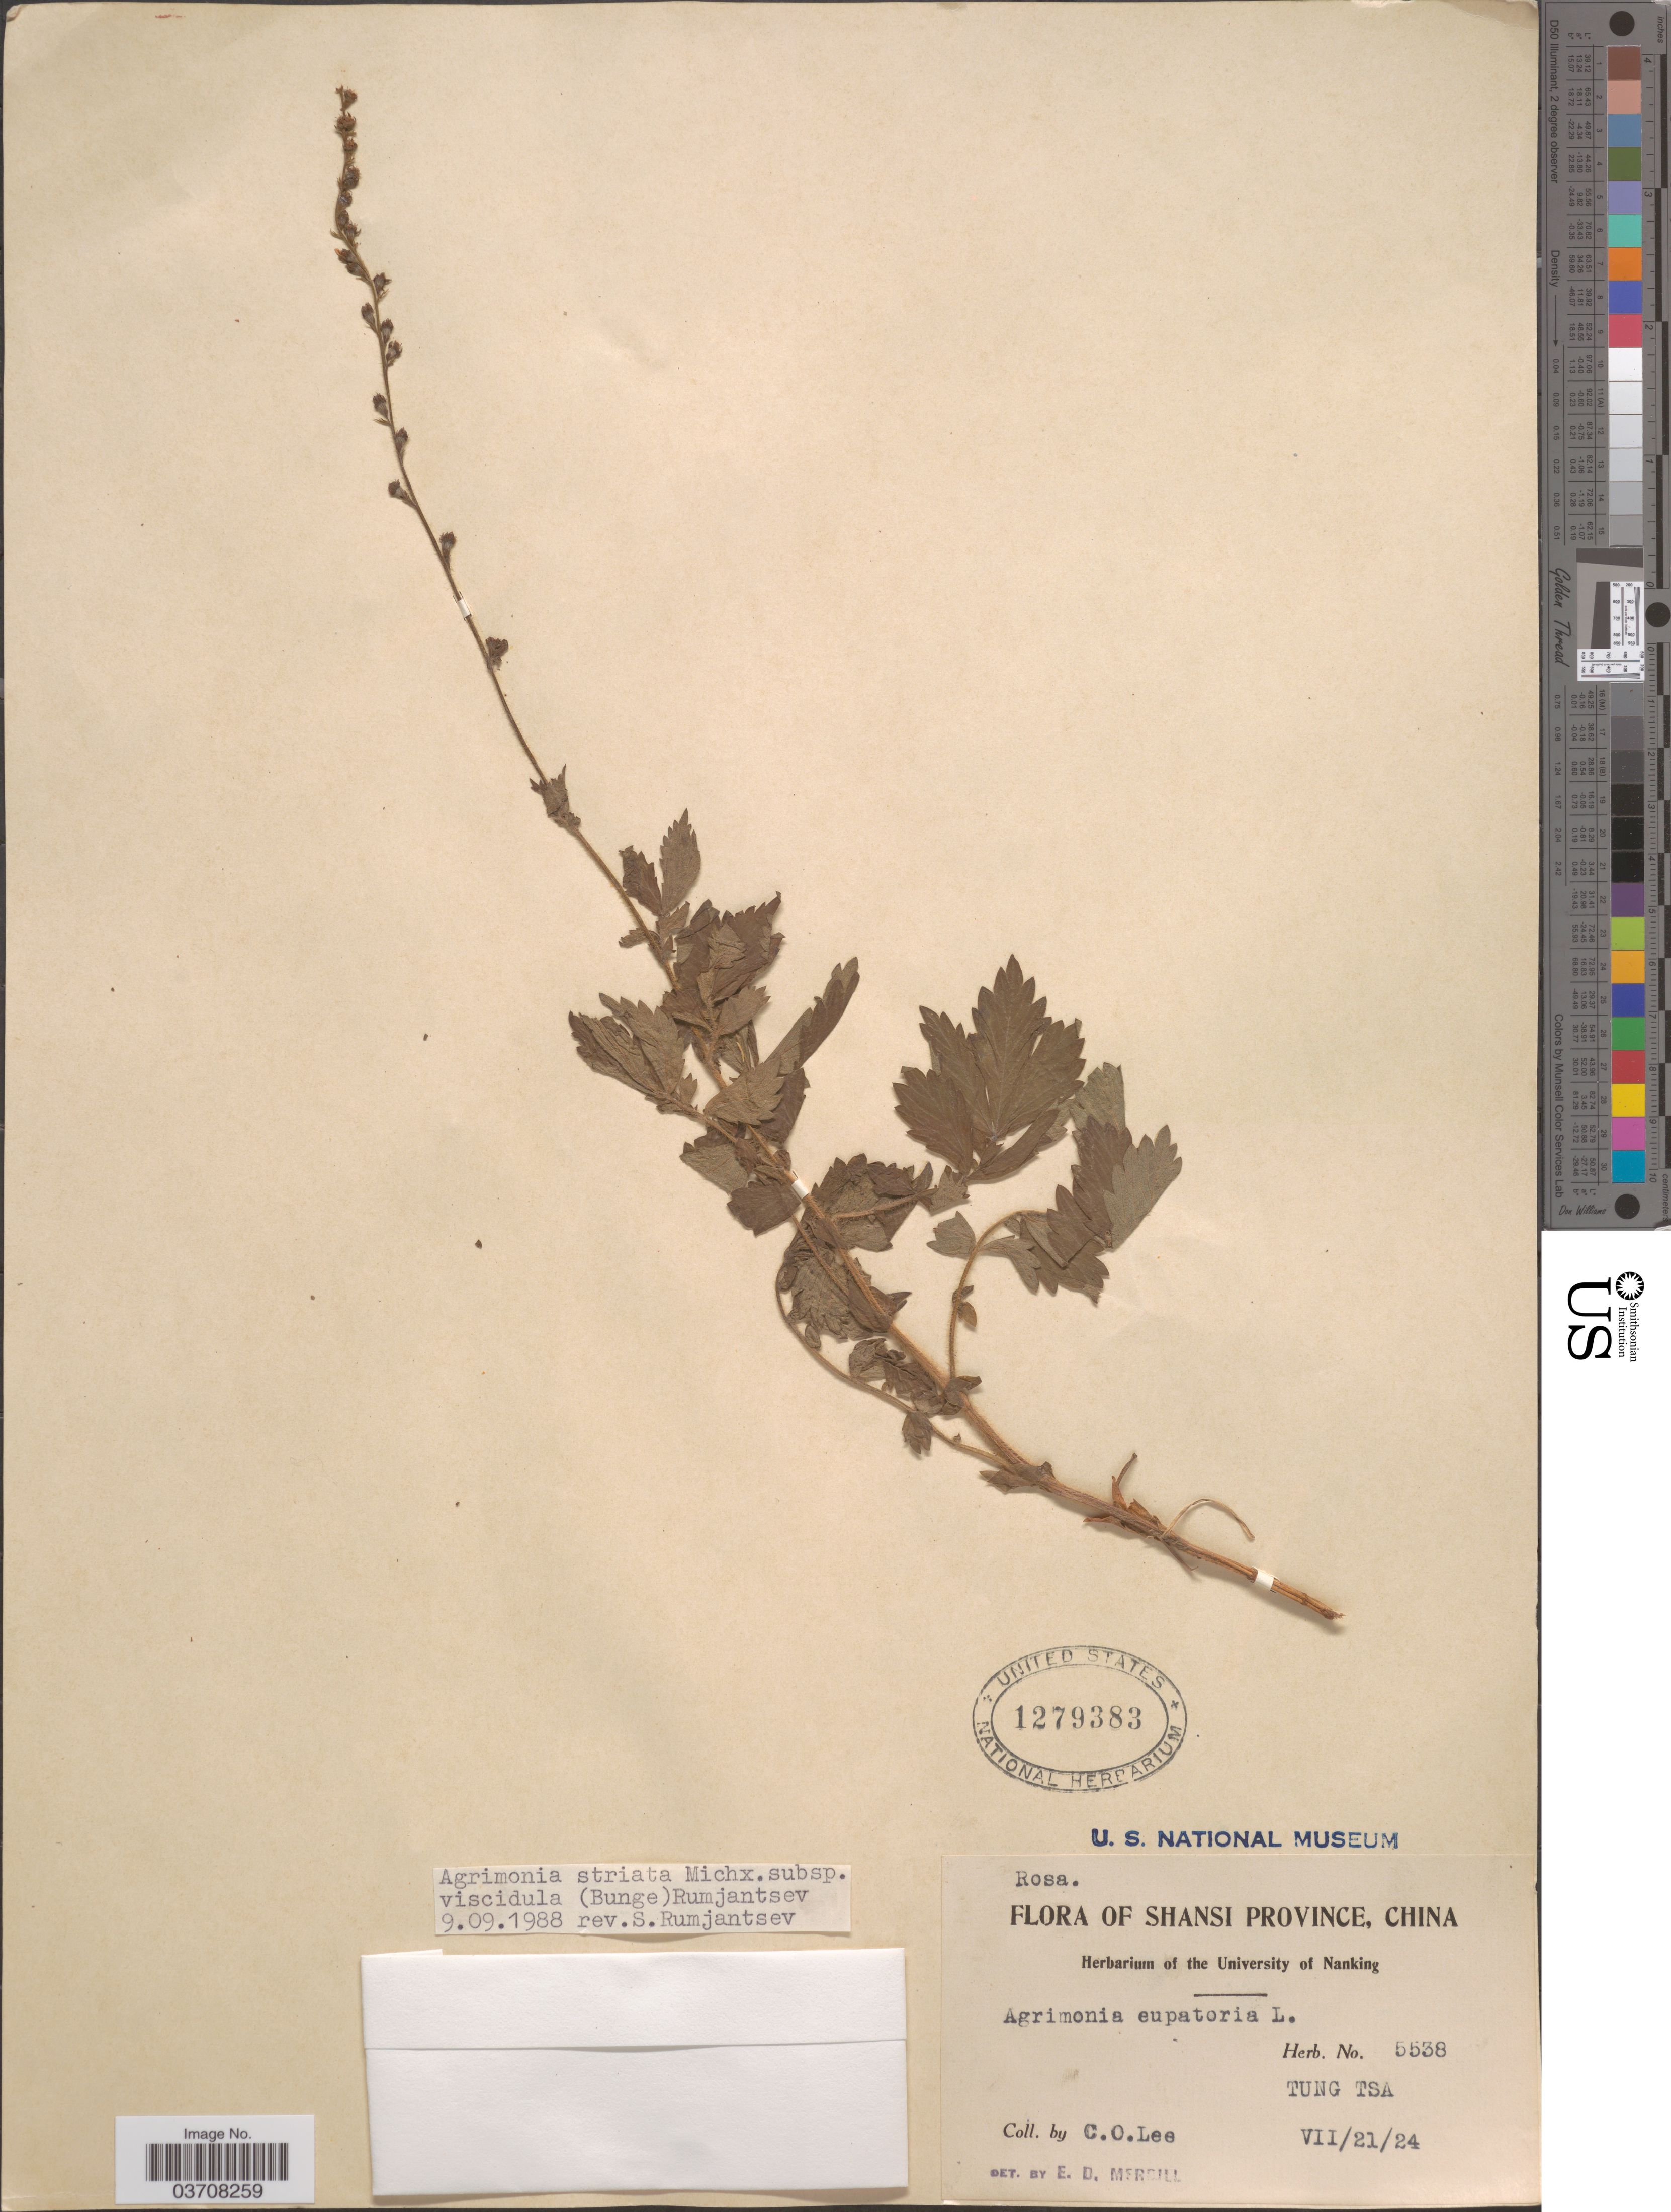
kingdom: Plantae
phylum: Tracheophyta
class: Magnoliopsida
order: Rosales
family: Rosaceae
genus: Agrimonia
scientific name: Agrimonia striata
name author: Michx.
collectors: C. Lee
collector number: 5538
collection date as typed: Transcribed d/m/y: 21/7/24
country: China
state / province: Shanxi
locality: Shansi Province. Tung Tsa.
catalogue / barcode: US 1279383